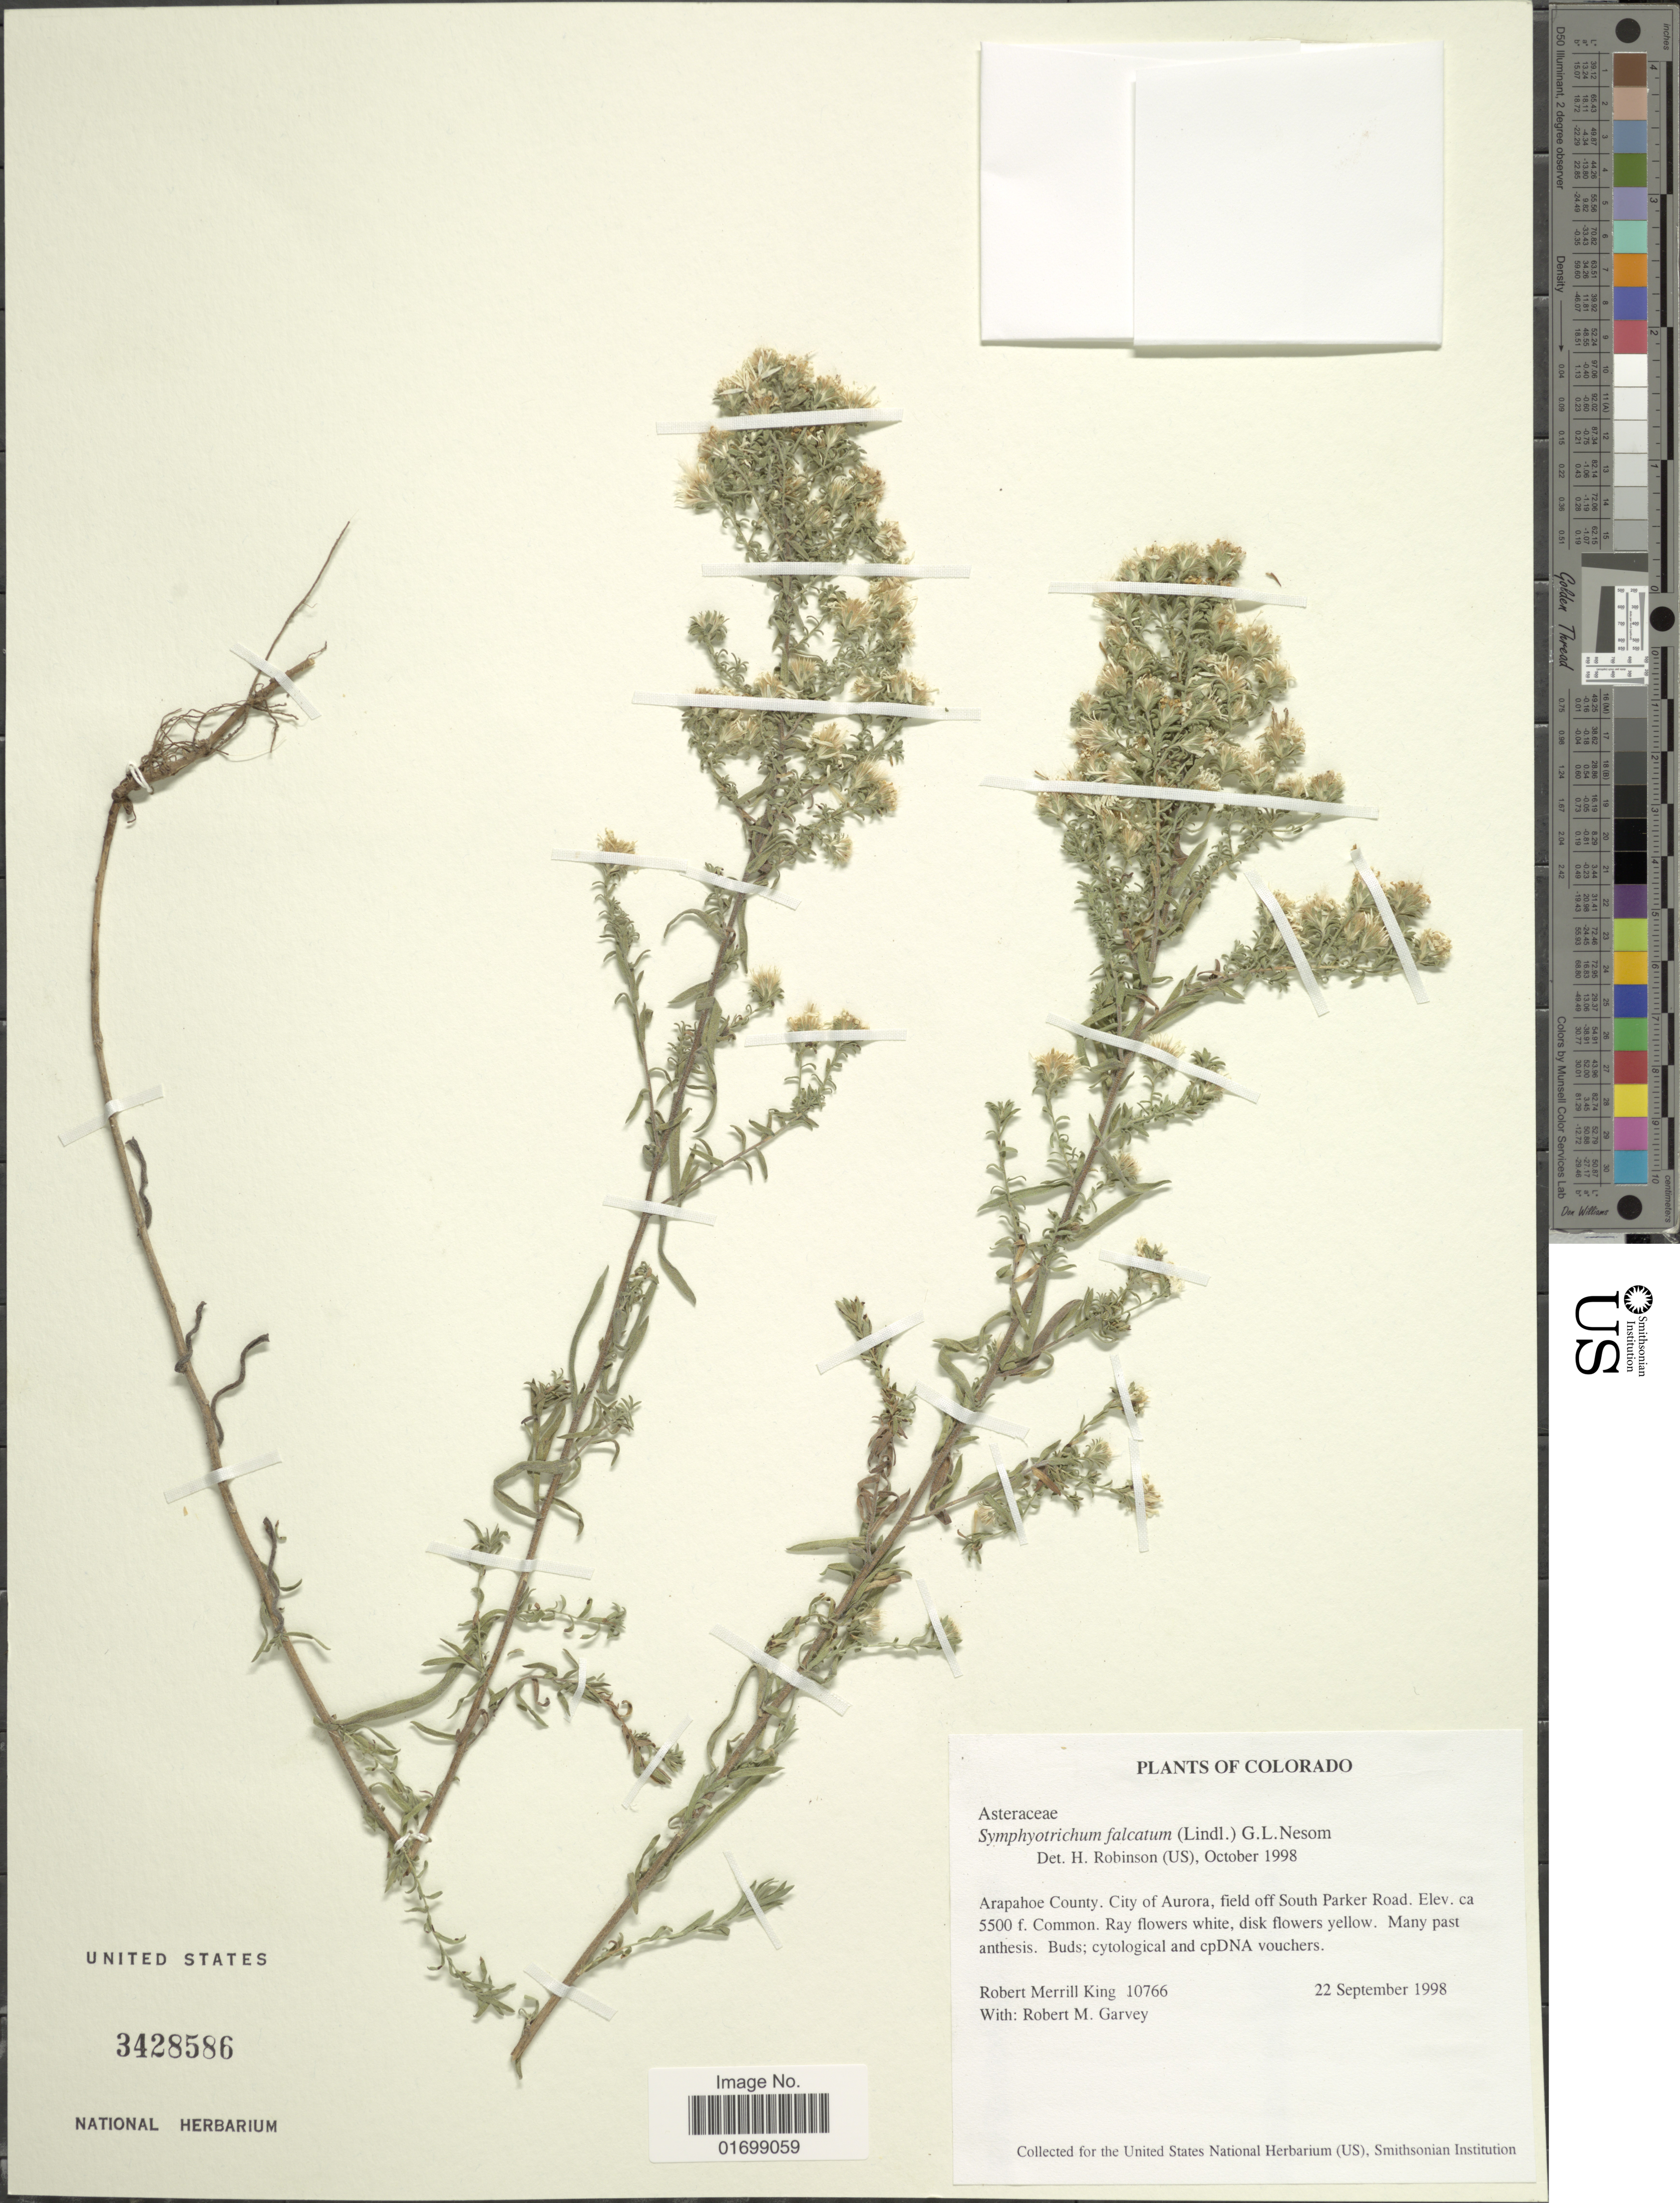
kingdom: Plantae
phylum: Tracheophyta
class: Magnoliopsida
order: Asterales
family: Asteraceae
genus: Symphyotrichum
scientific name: Symphyotrichum falcatum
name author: (Lindl. ex Lindl.) G.L. Nesom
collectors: R. M. King & R. Garvey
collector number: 10766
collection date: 1998-09-22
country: United States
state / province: Colorado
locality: Arapahoe County, City of Aurora, field off South Parker Road.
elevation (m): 1676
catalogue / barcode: US 3428586